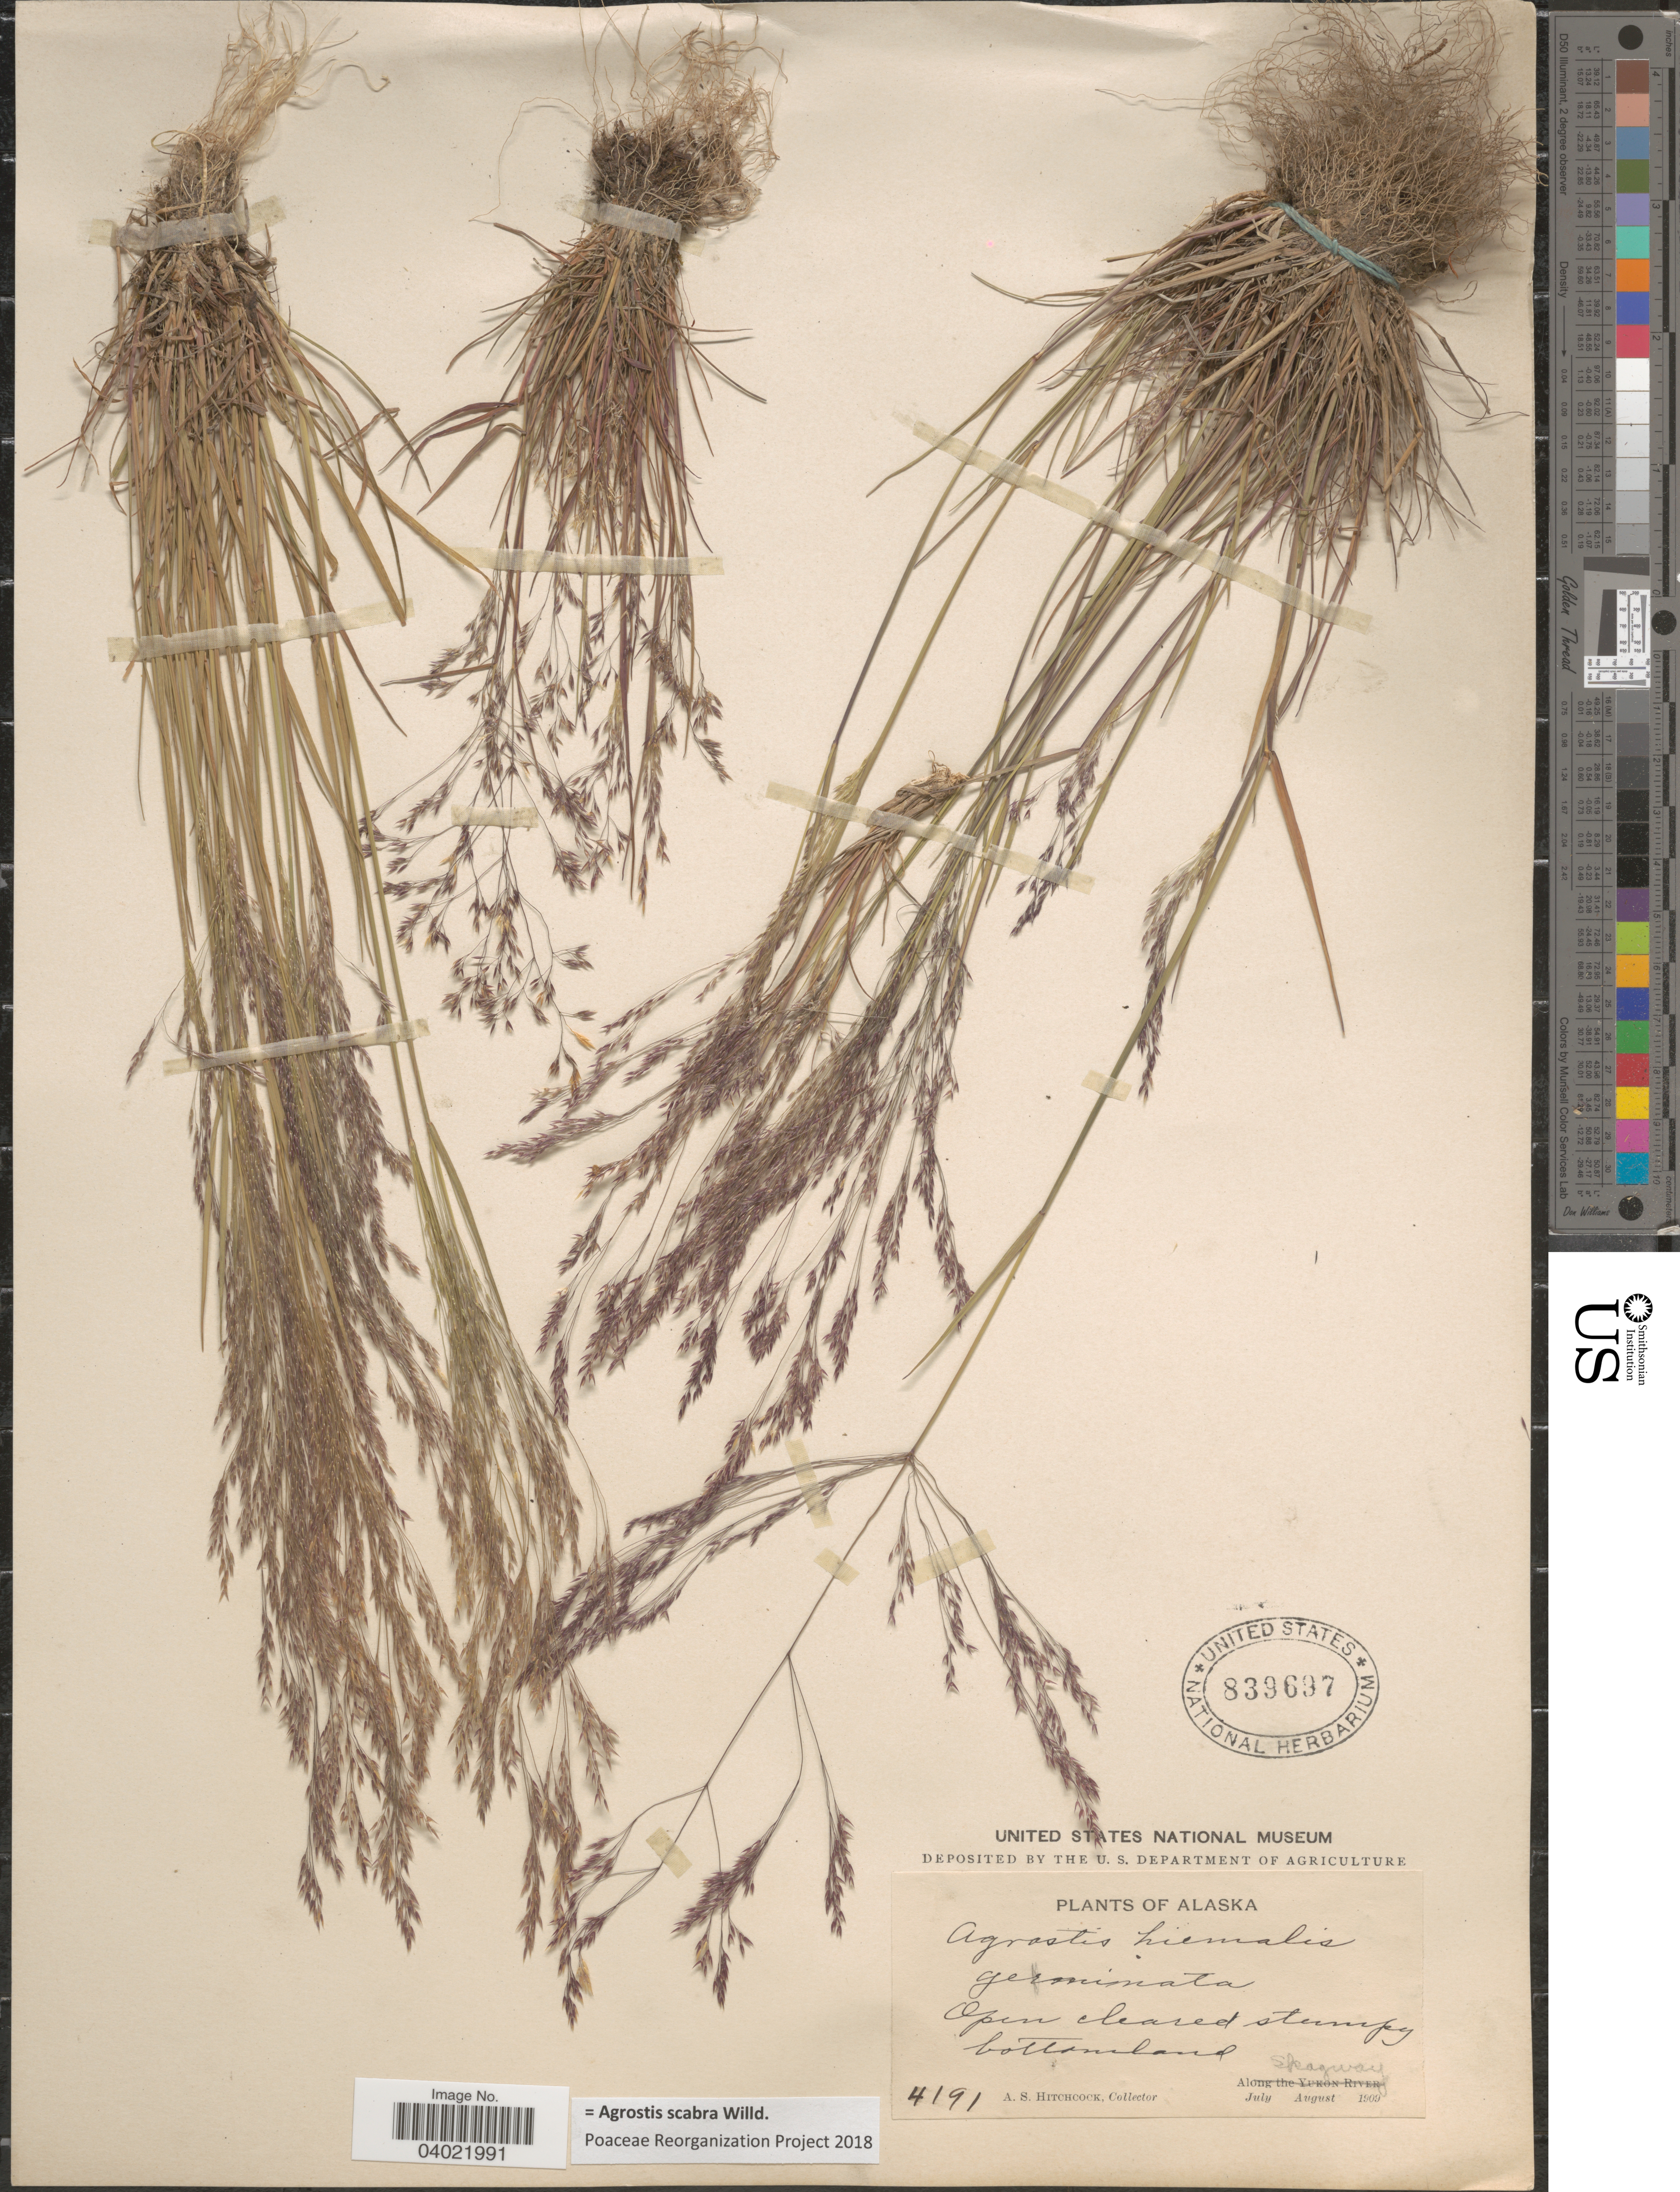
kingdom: Plantae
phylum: Tracheophyta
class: Liliopsida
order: Poales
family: Poaceae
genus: Agrostis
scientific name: Agrostis scabra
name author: Willd.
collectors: A. S. Hitchcock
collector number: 4191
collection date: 1909-07/1909-08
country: United States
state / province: Alaska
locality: Skagway.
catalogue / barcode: US 839697